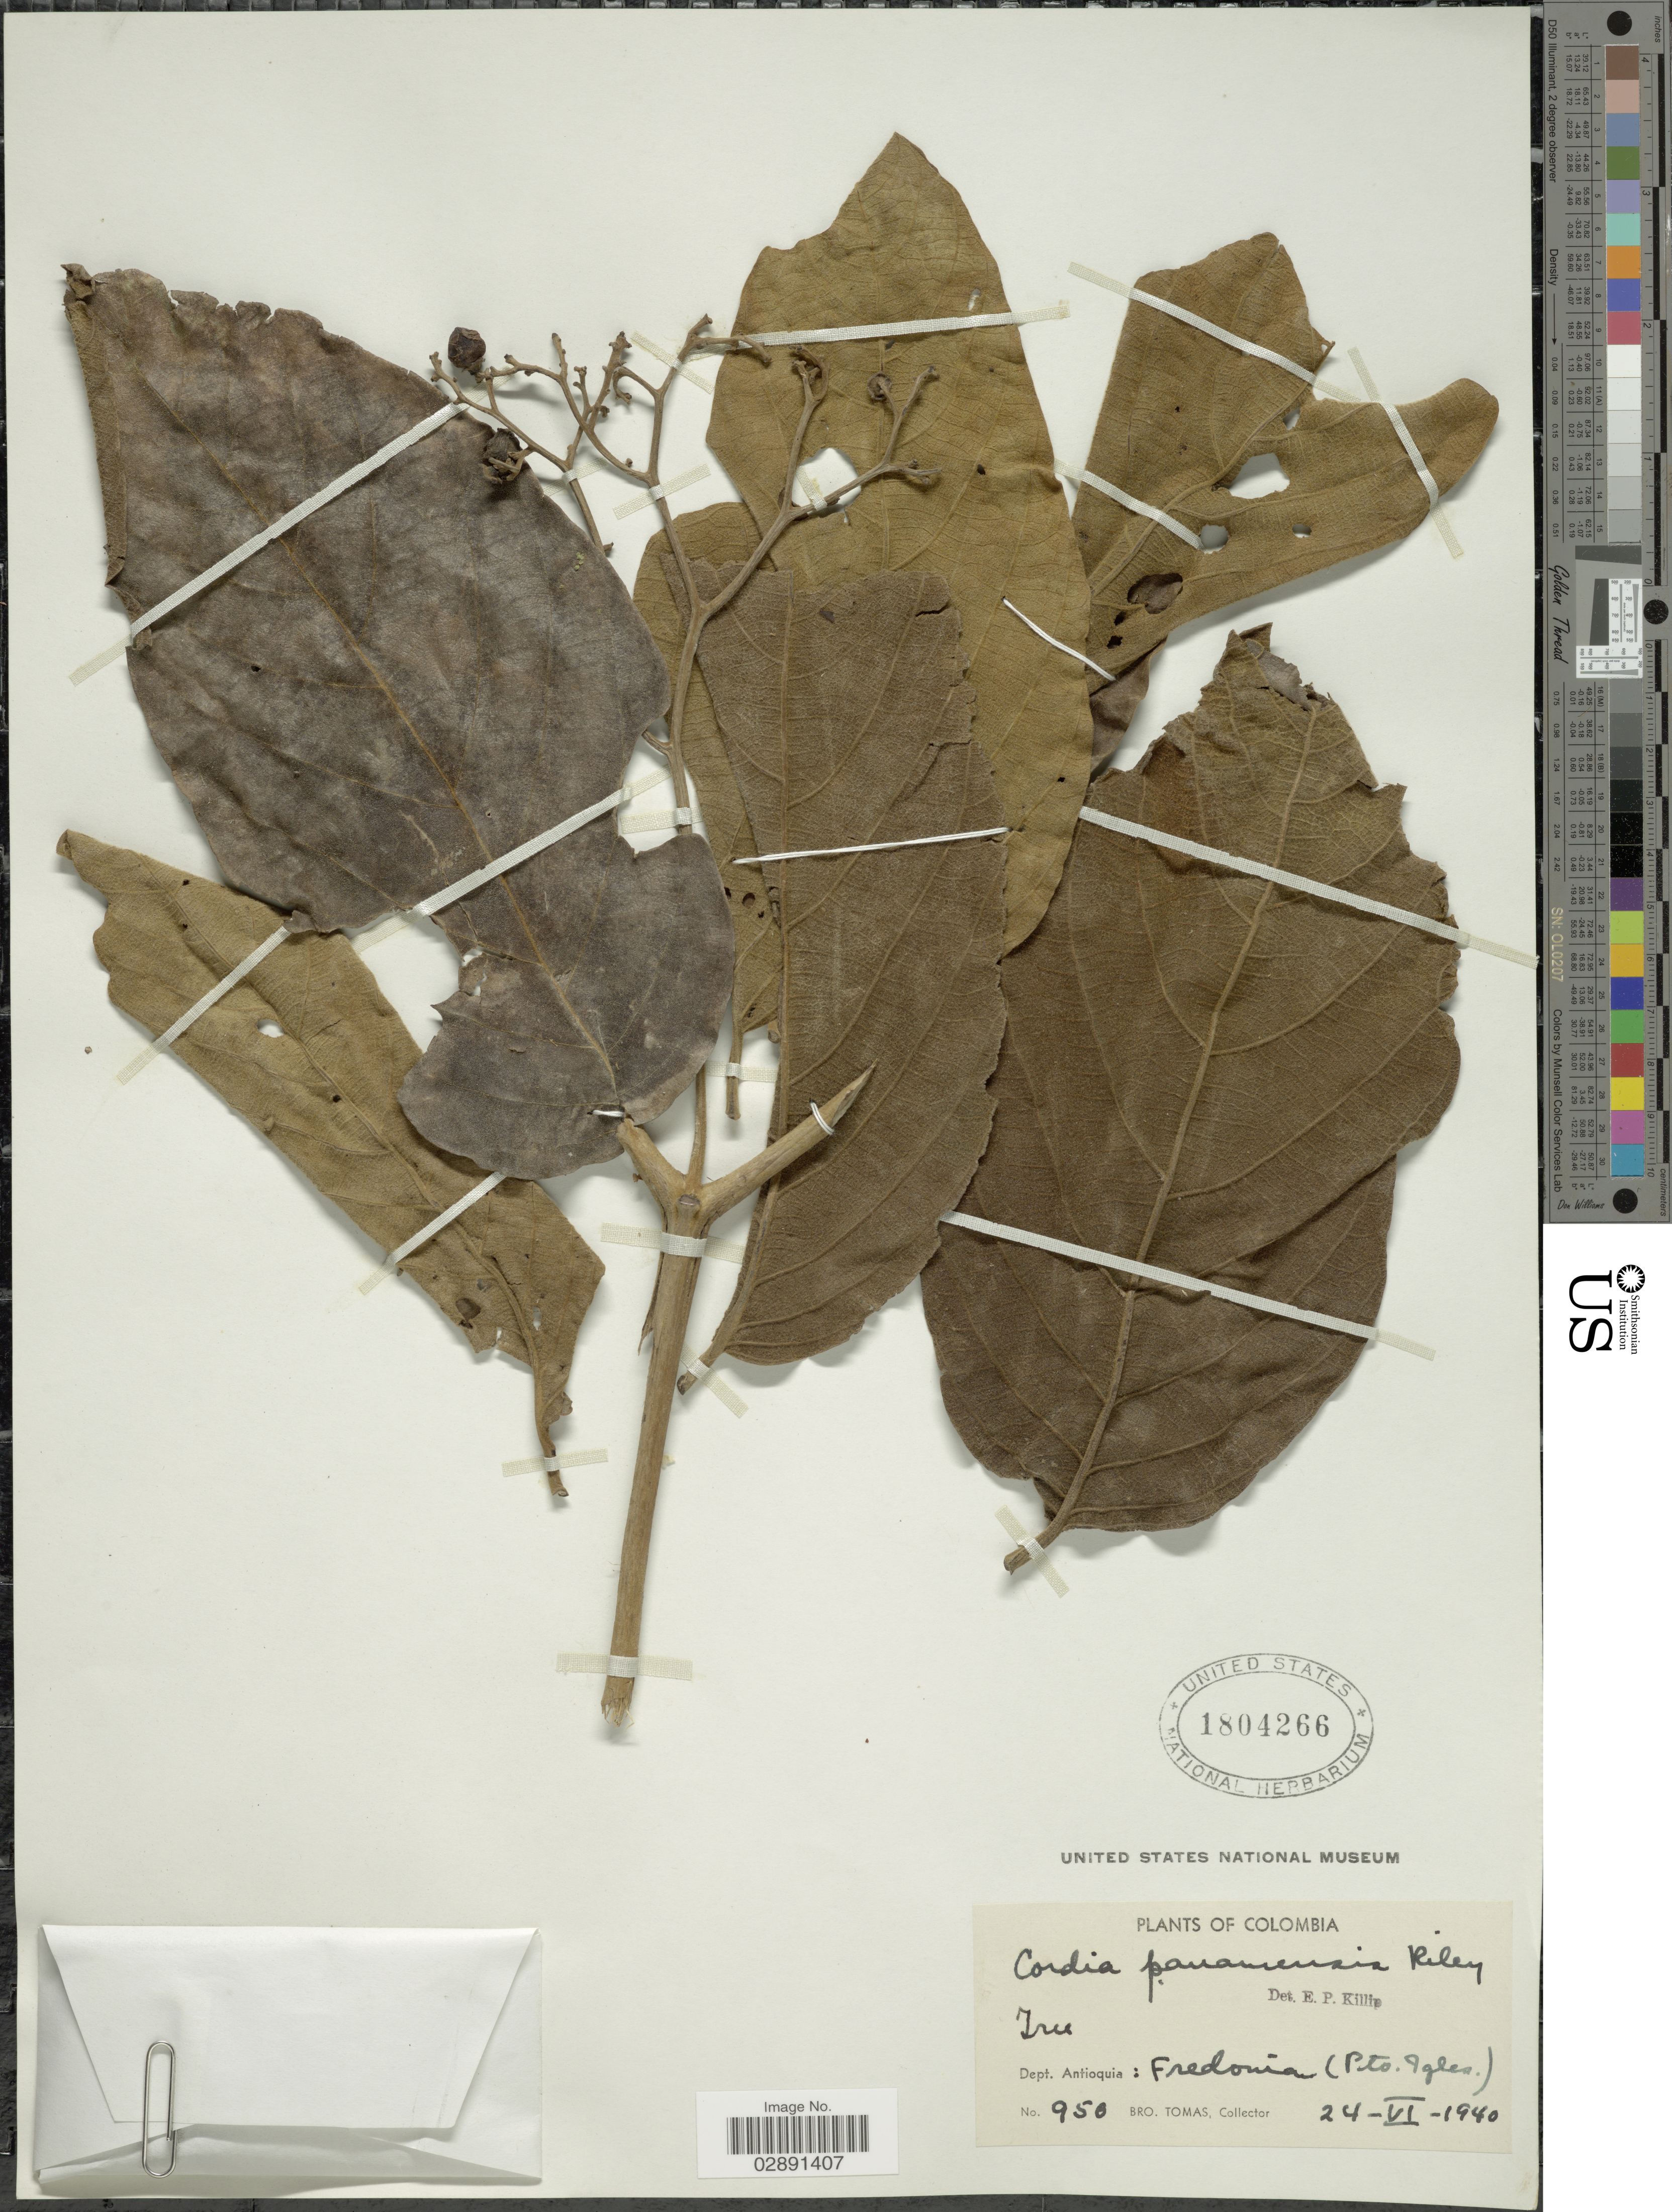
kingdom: Plantae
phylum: Tracheophyta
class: Magnoliopsida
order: Boraginales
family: Cordiaceae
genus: Cordia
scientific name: Cordia panamensis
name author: L. Riley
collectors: B. Tomas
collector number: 950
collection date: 1940-06-24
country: Colombia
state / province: Antioquia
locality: Dept. Antioquia: Fredonia (Pto. Igles).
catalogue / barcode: US 1804266